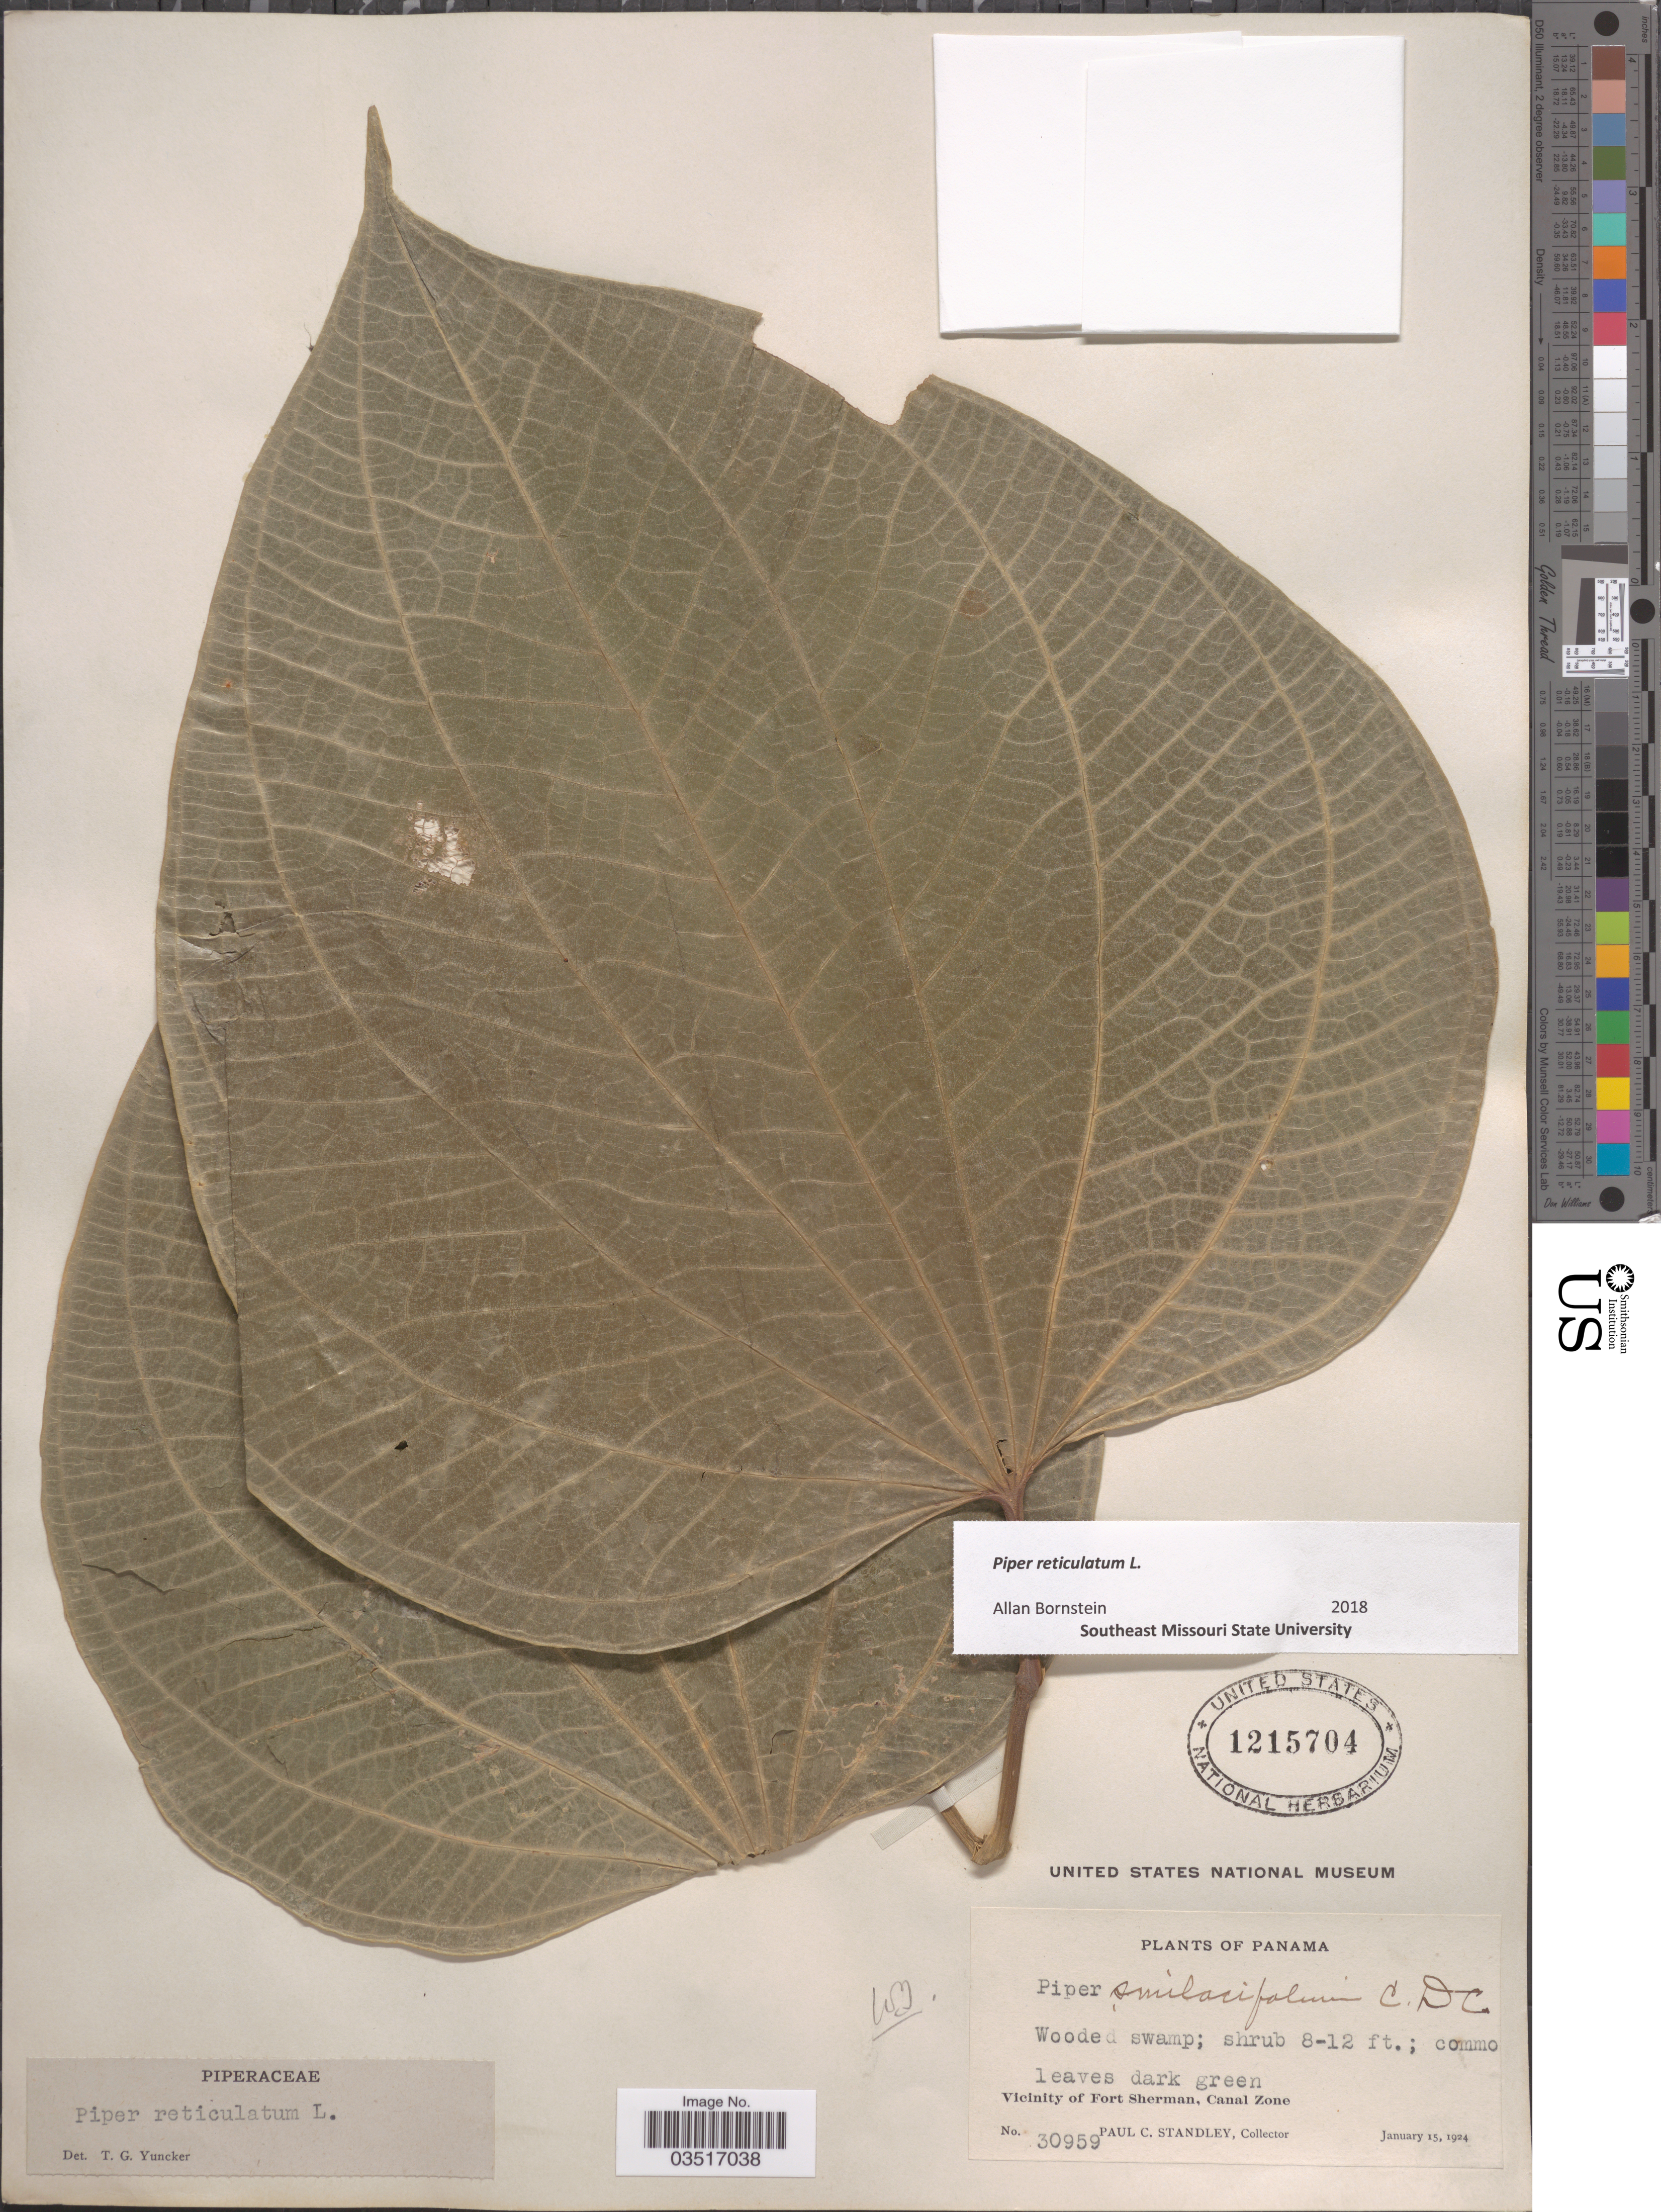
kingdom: Plantae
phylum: Tracheophyta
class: Magnoliopsida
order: Piperales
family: Piperaceae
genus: Piper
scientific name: Piper reticulatum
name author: L.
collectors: P. C. Standley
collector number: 30959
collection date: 1924-01-15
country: Panama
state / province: Colón / Panamá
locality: Vicinity of Fort Sherman, Canal Zone.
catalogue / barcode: US 1215704